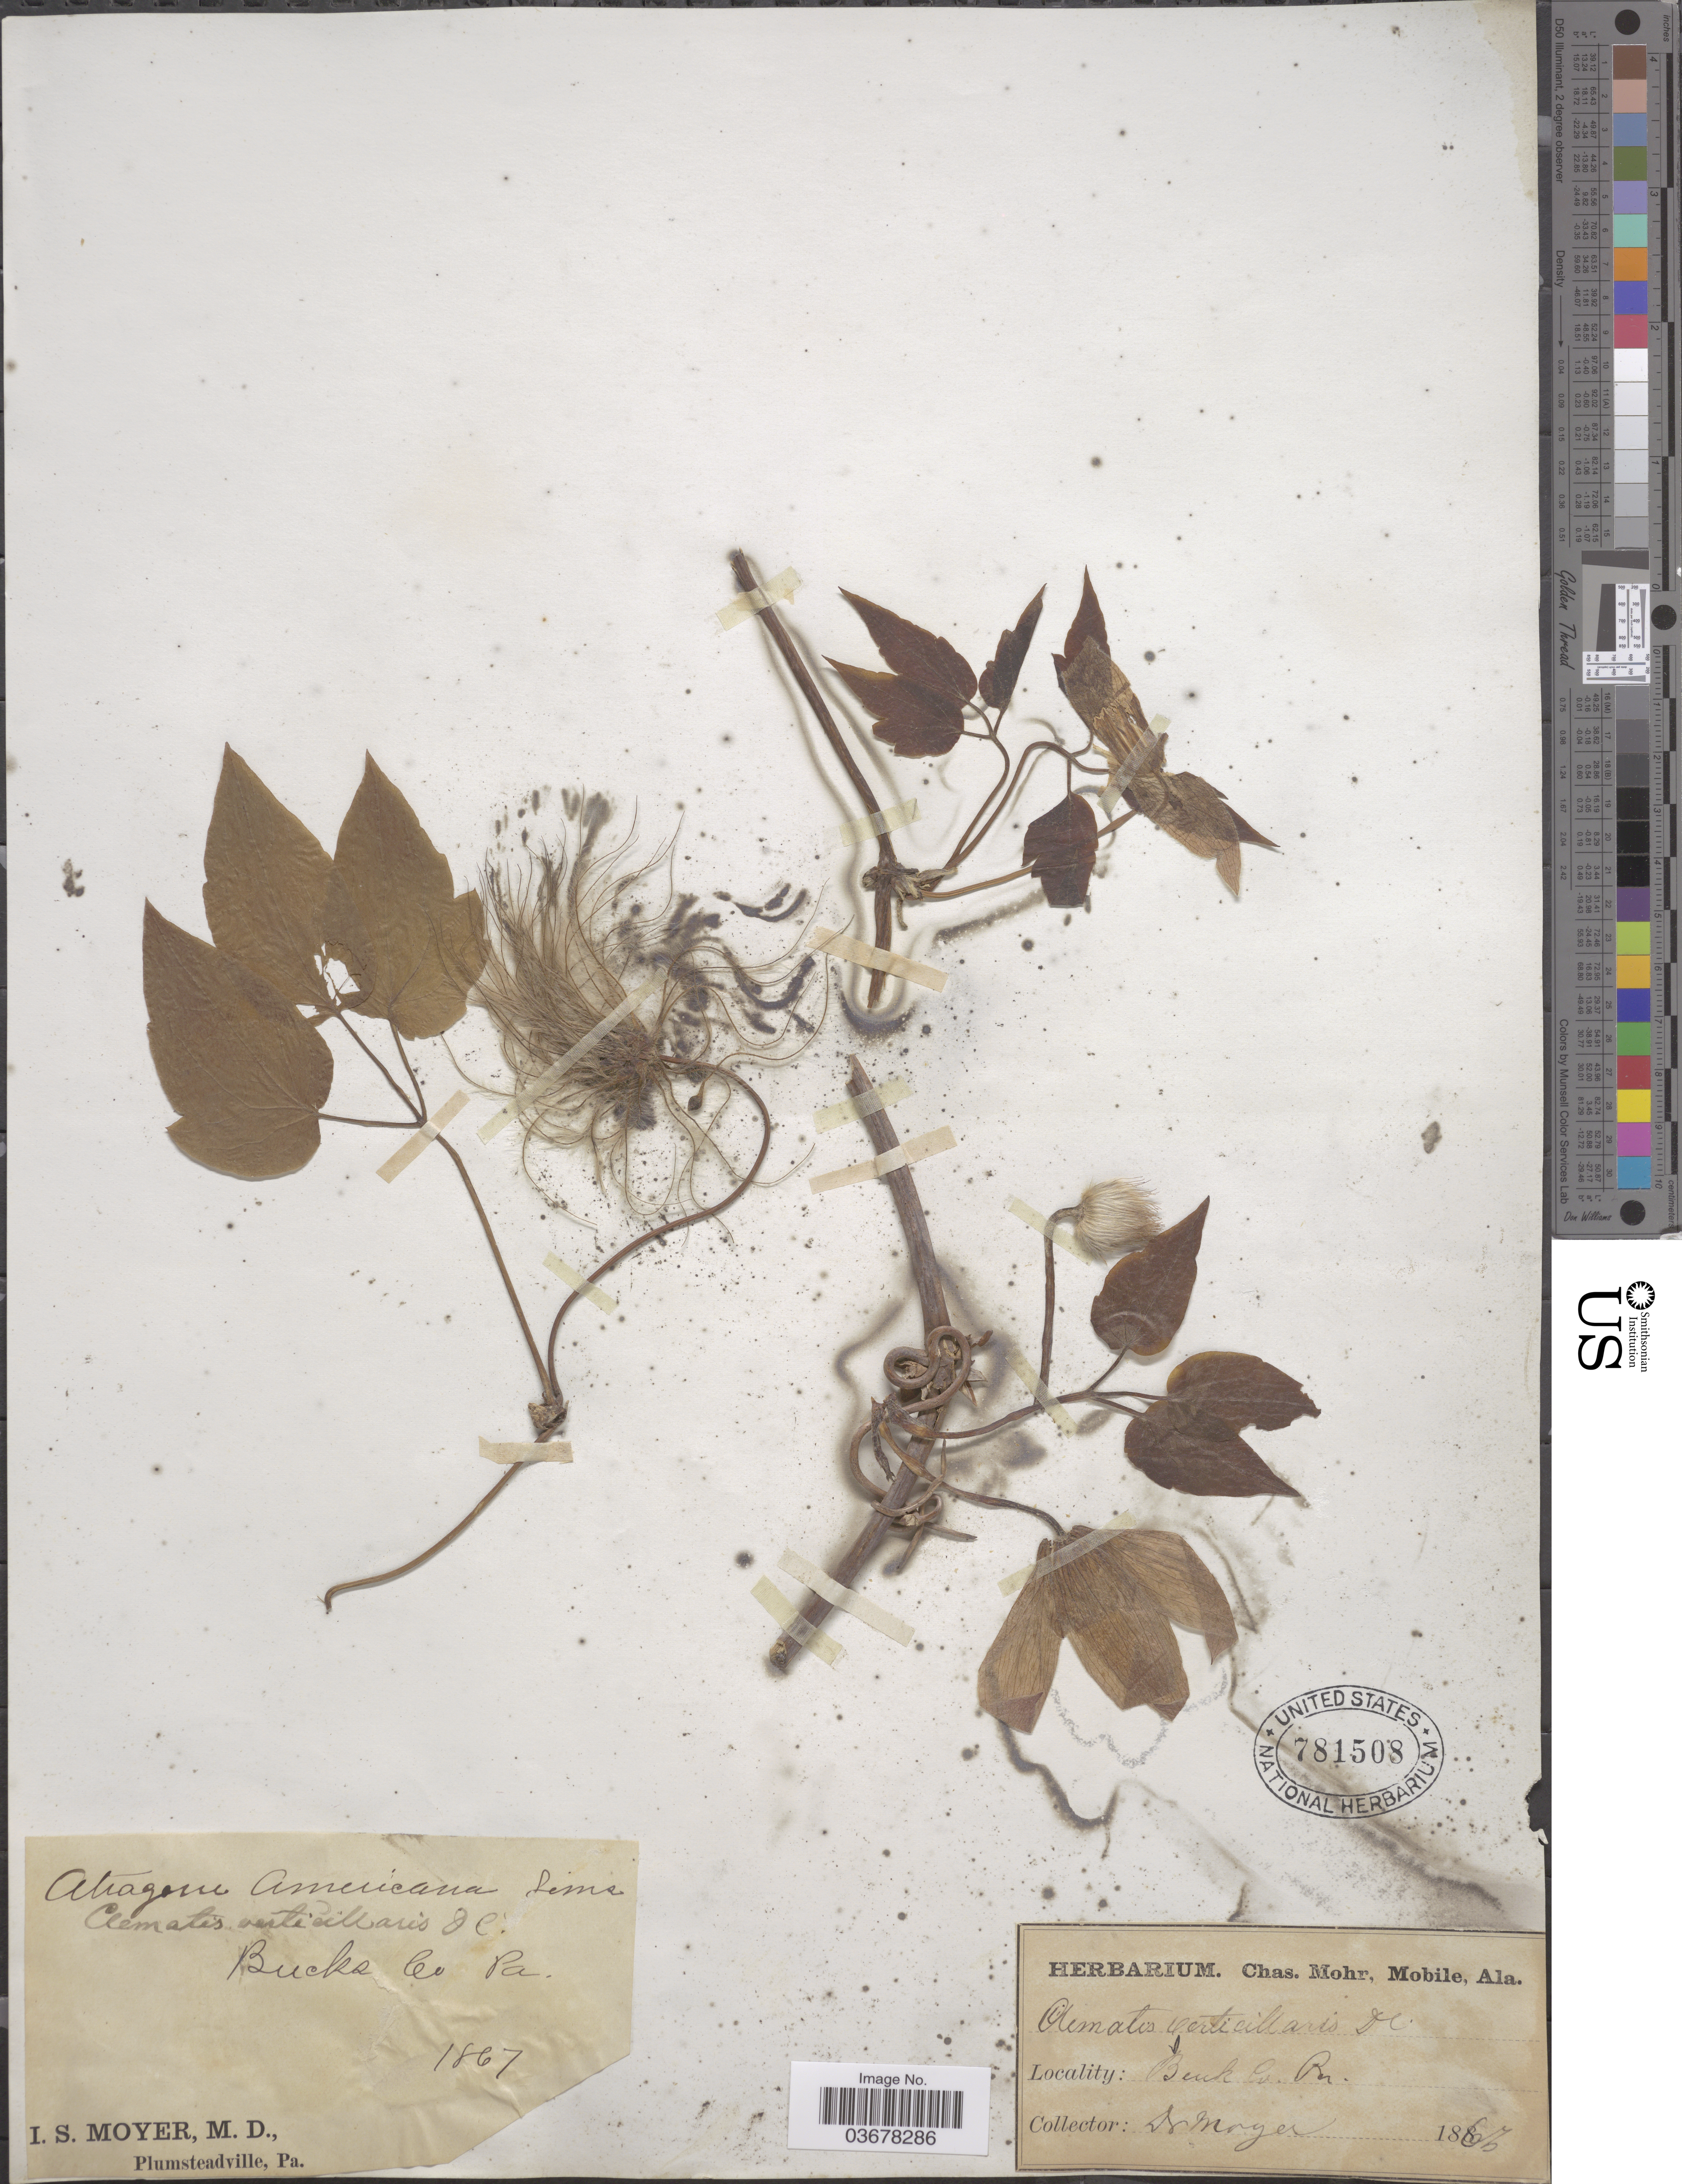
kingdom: Plantae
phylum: Tracheophyta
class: Magnoliopsida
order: Ranunculales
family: Ranunculaceae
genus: Clematis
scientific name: Clematis verticillaris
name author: DC.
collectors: I. S. Moyer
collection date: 1867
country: United States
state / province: Pennsylvania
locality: Bucks Co.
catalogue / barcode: US 781508